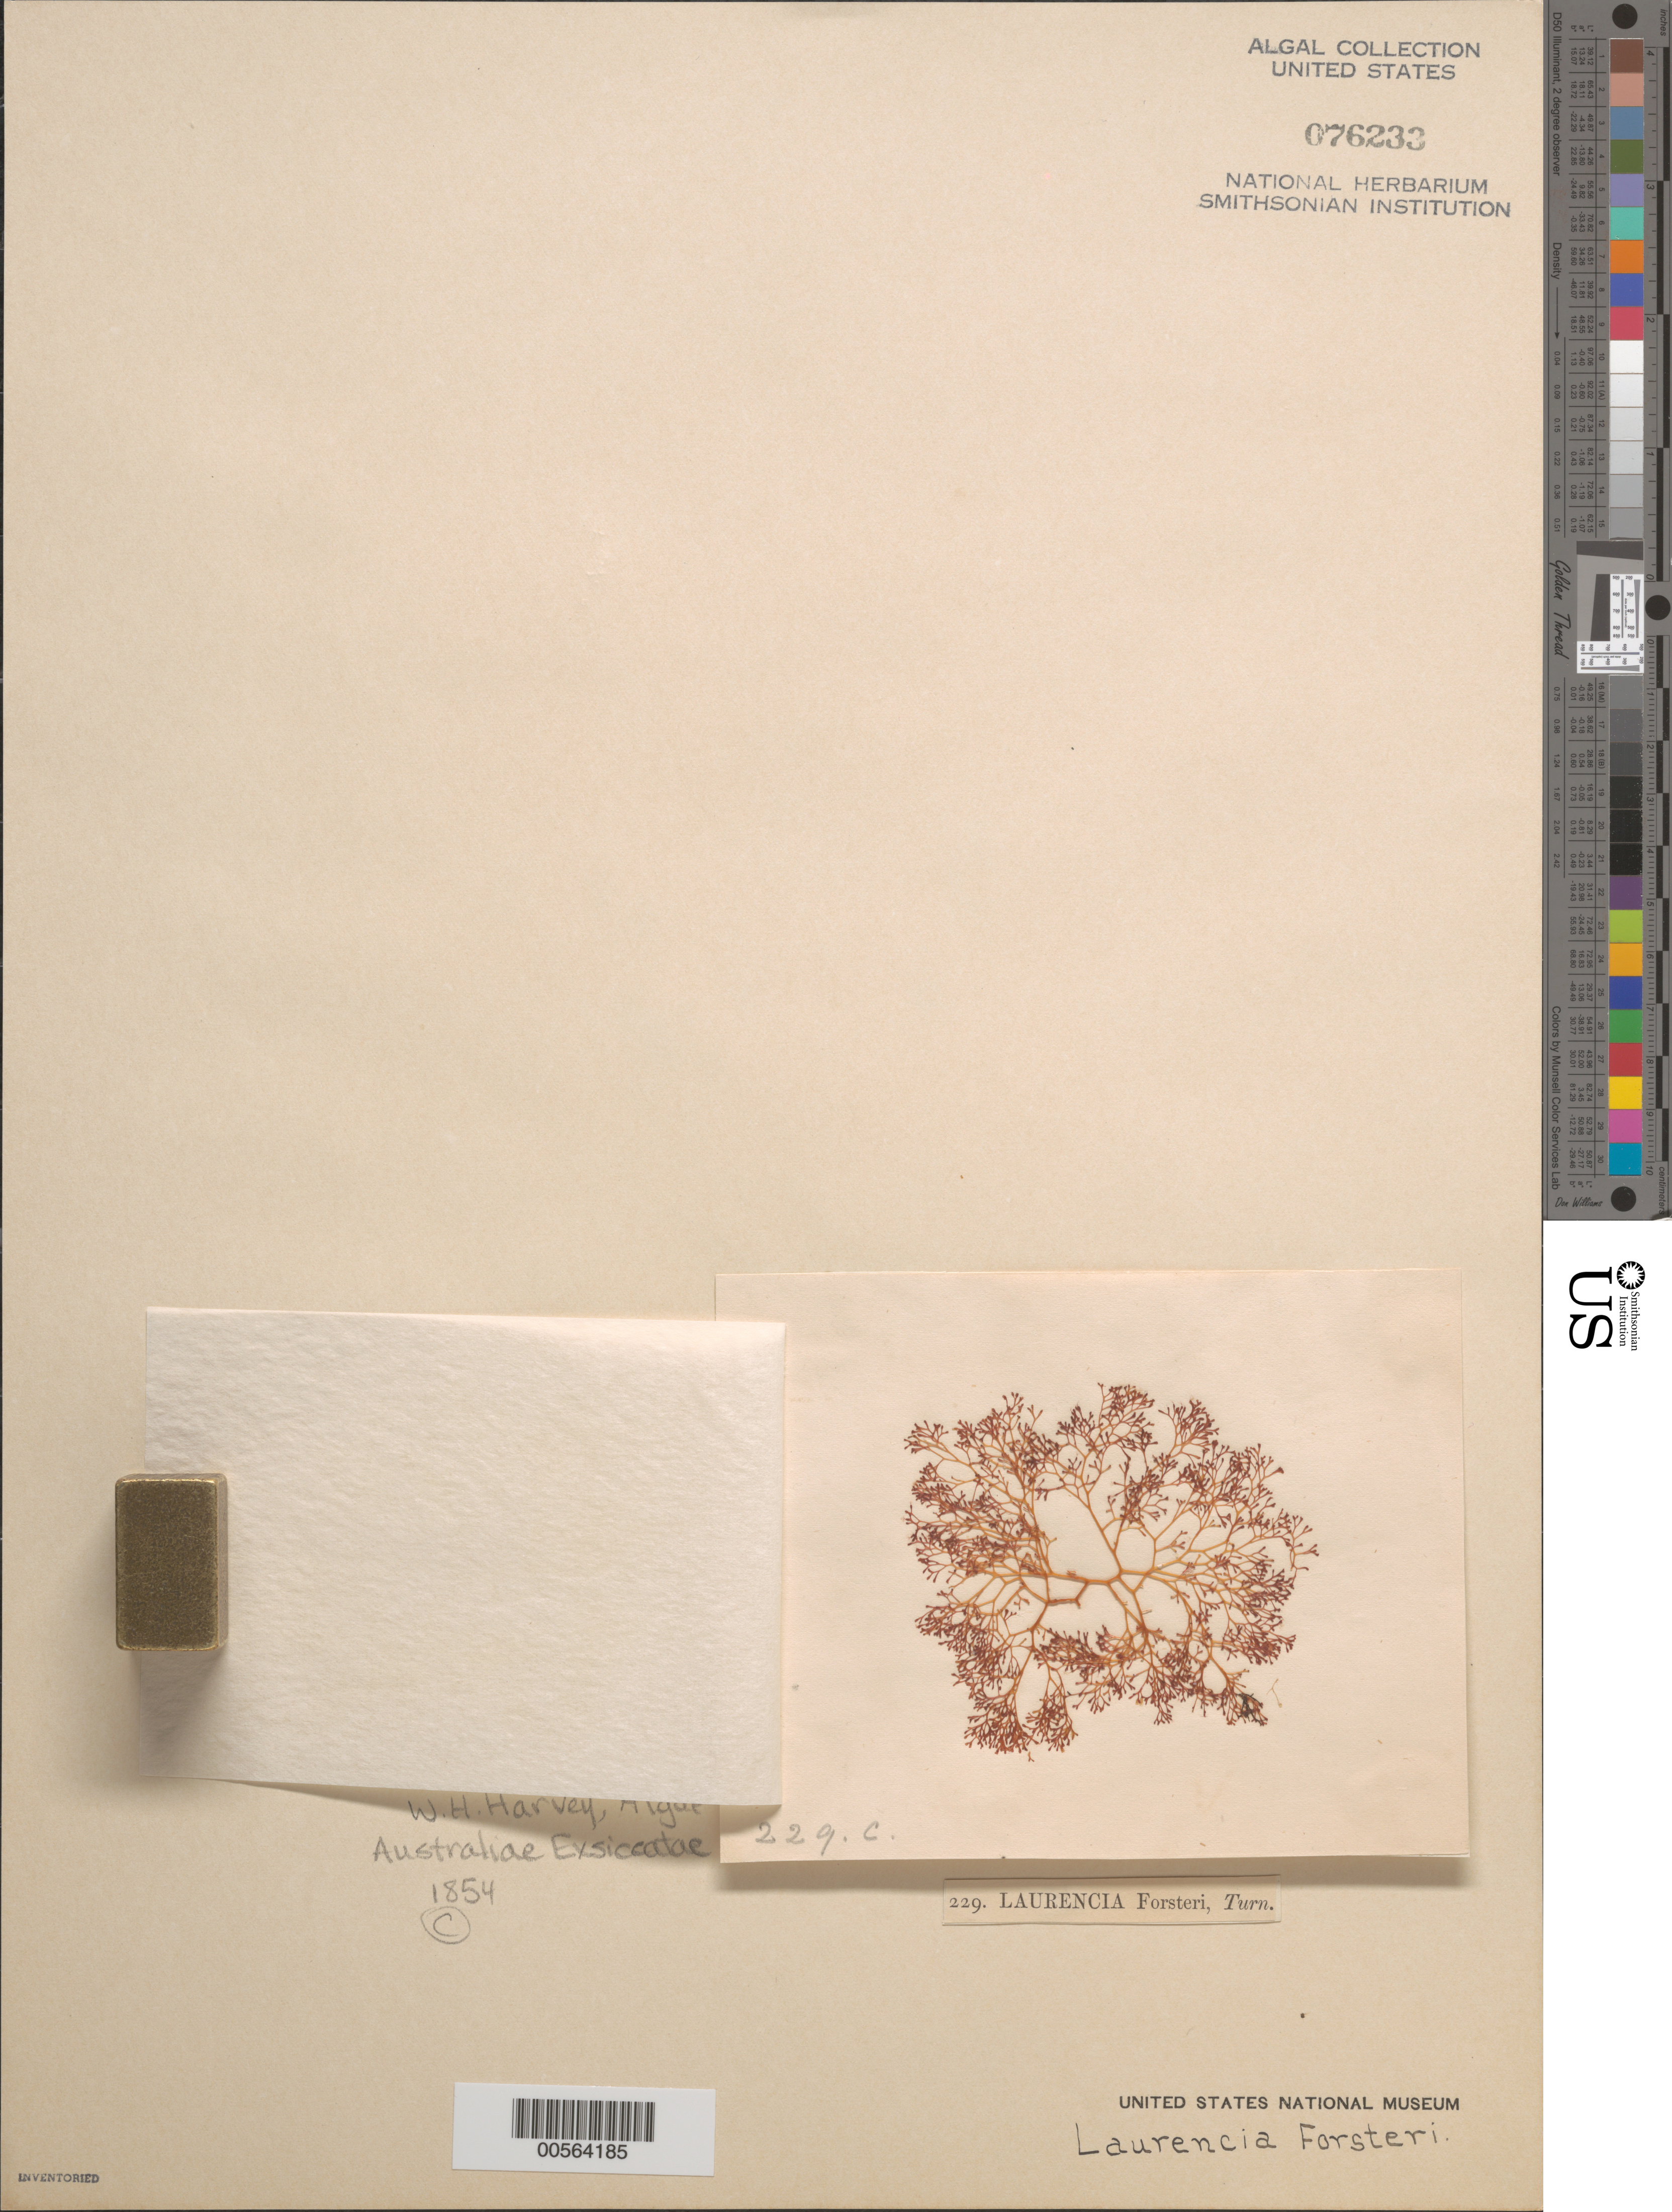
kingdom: Plantae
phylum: Rhodophyta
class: Florideophyceae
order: Ceramiales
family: Rhodomelaceae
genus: Laurencia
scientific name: Laurencia forsteri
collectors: W. Harvey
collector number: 229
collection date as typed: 1854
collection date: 1854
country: Australia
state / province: Western Australia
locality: Princess Royal Harbor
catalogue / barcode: US 76233